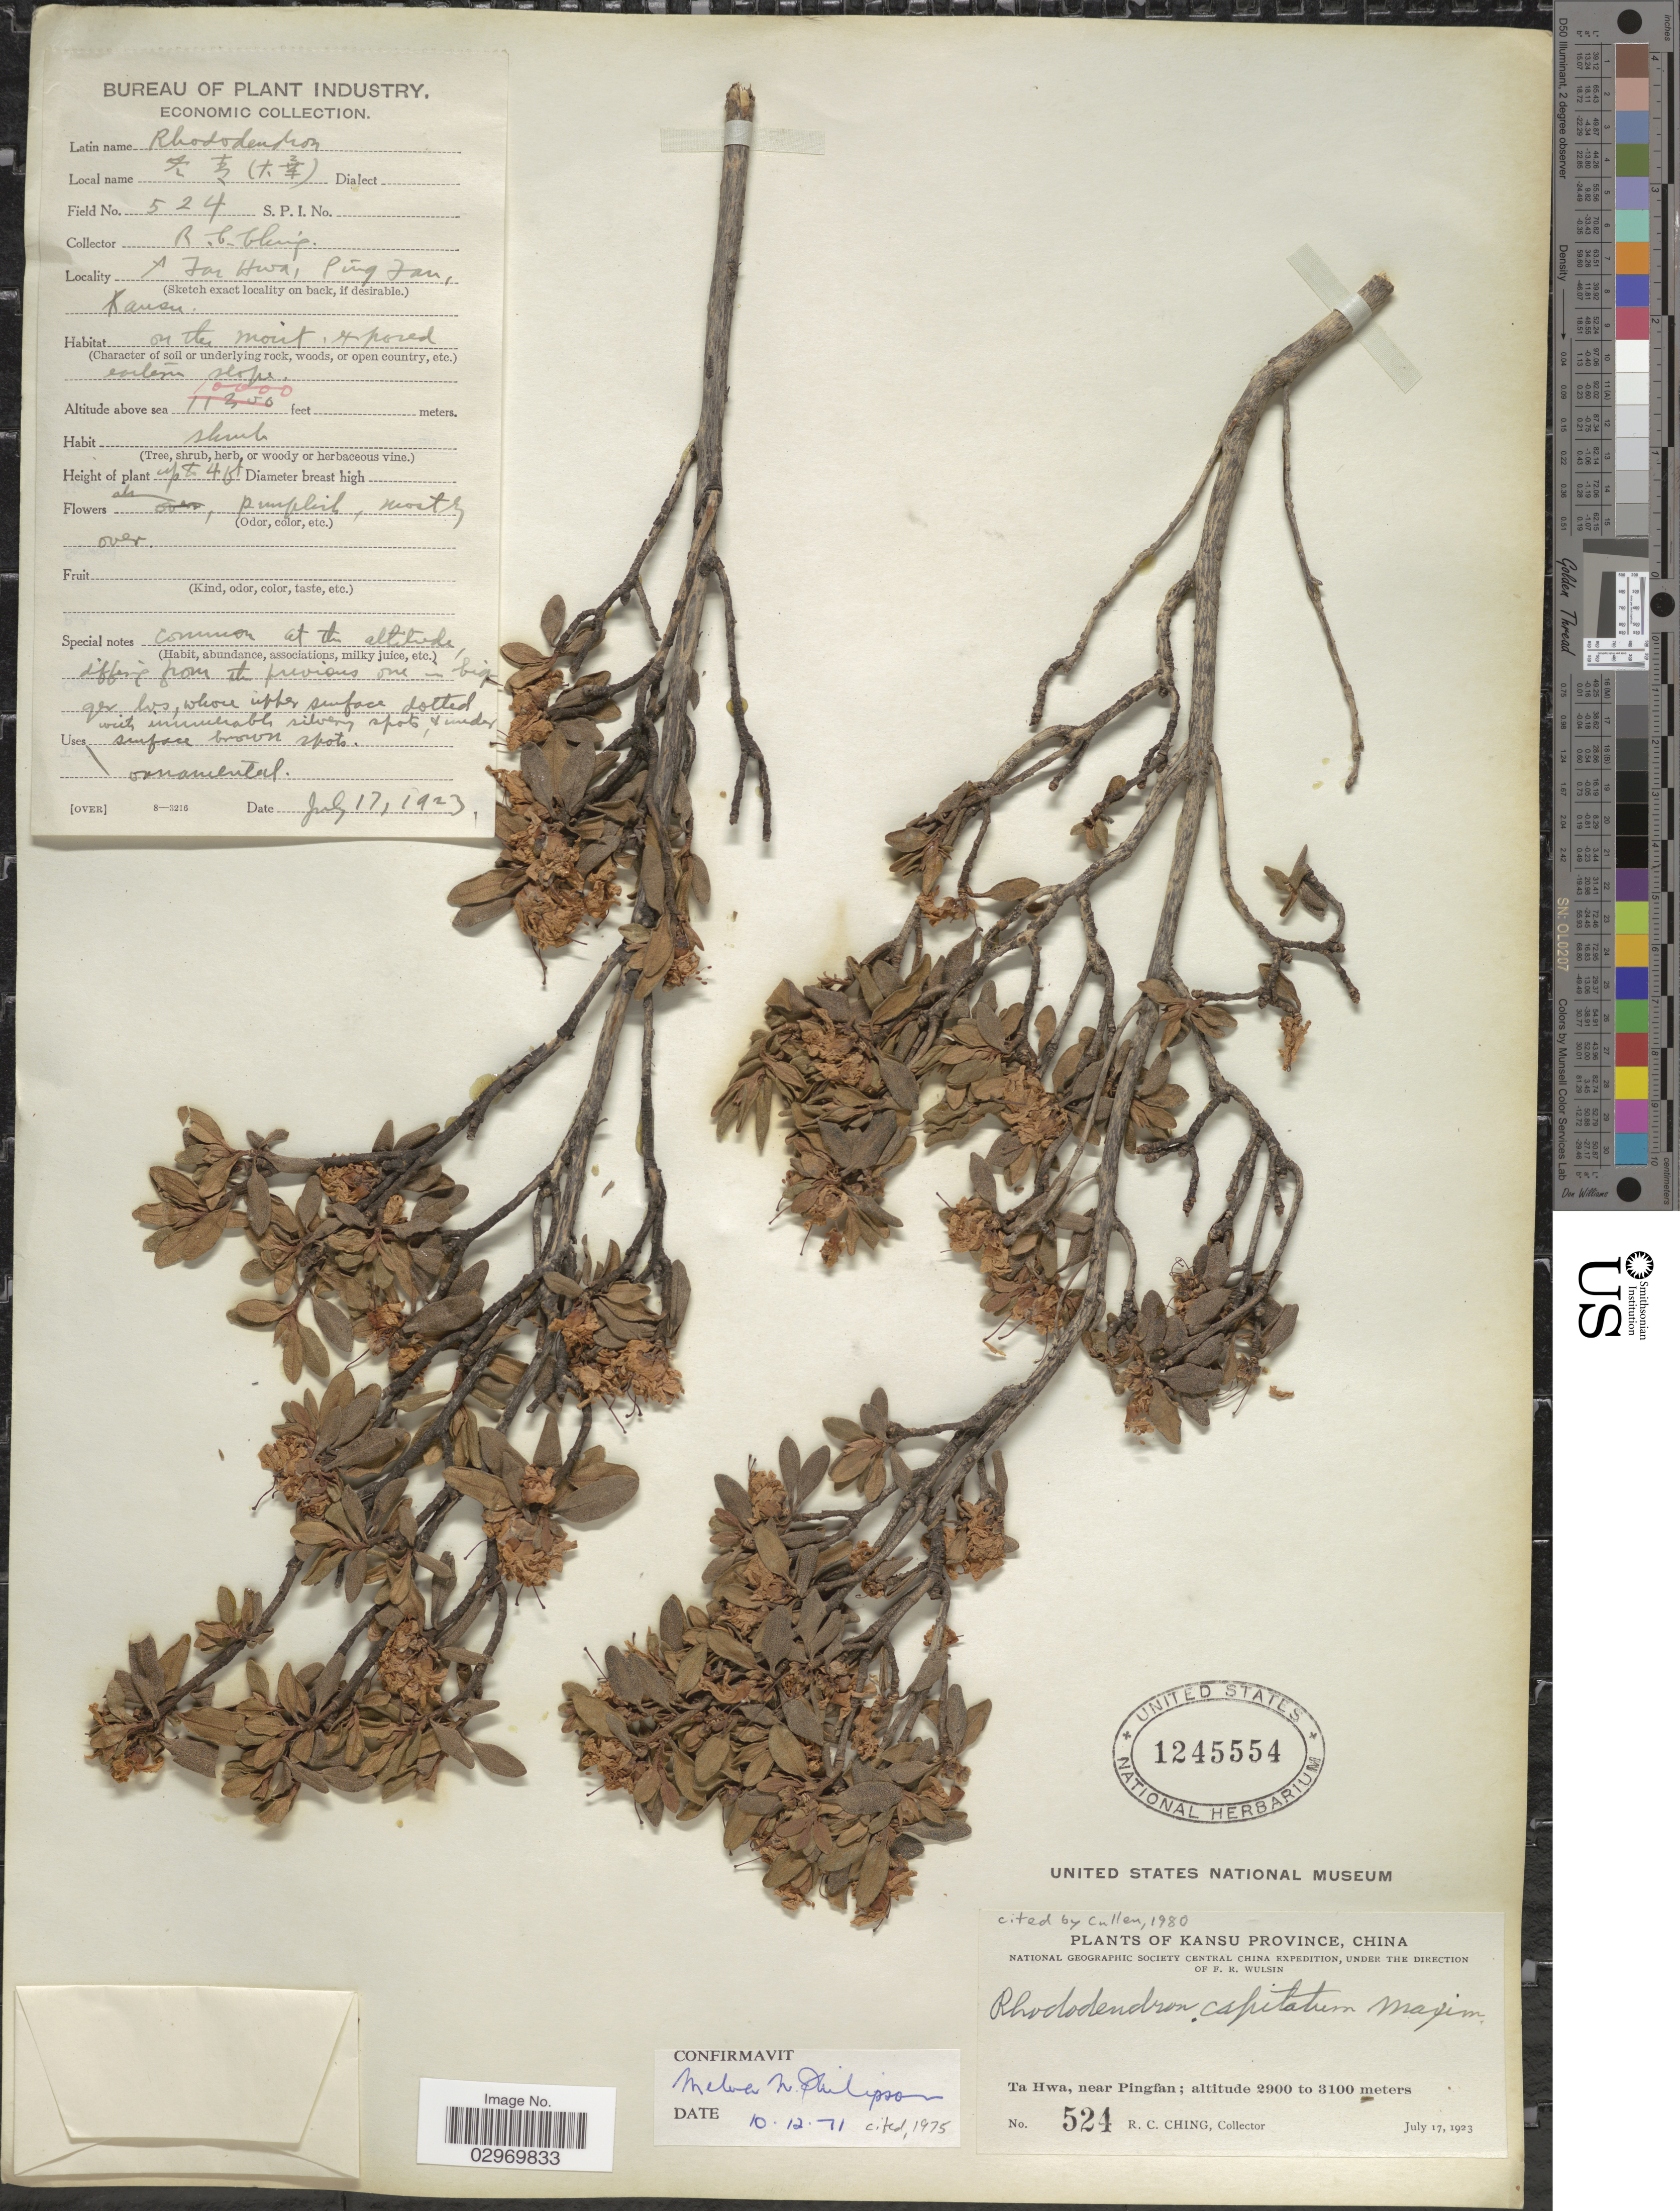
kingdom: Plantae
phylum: Tracheophyta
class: Magnoliopsida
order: Ericales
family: Ericaceae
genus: Rhododendron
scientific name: Rhododendron capitatum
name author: Maxim.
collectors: R. C. Ching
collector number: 524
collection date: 1923-07-17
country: China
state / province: Gansu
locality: Kansu Province, Ta Hwa, near Pingfan.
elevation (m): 3048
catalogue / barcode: US 1245554